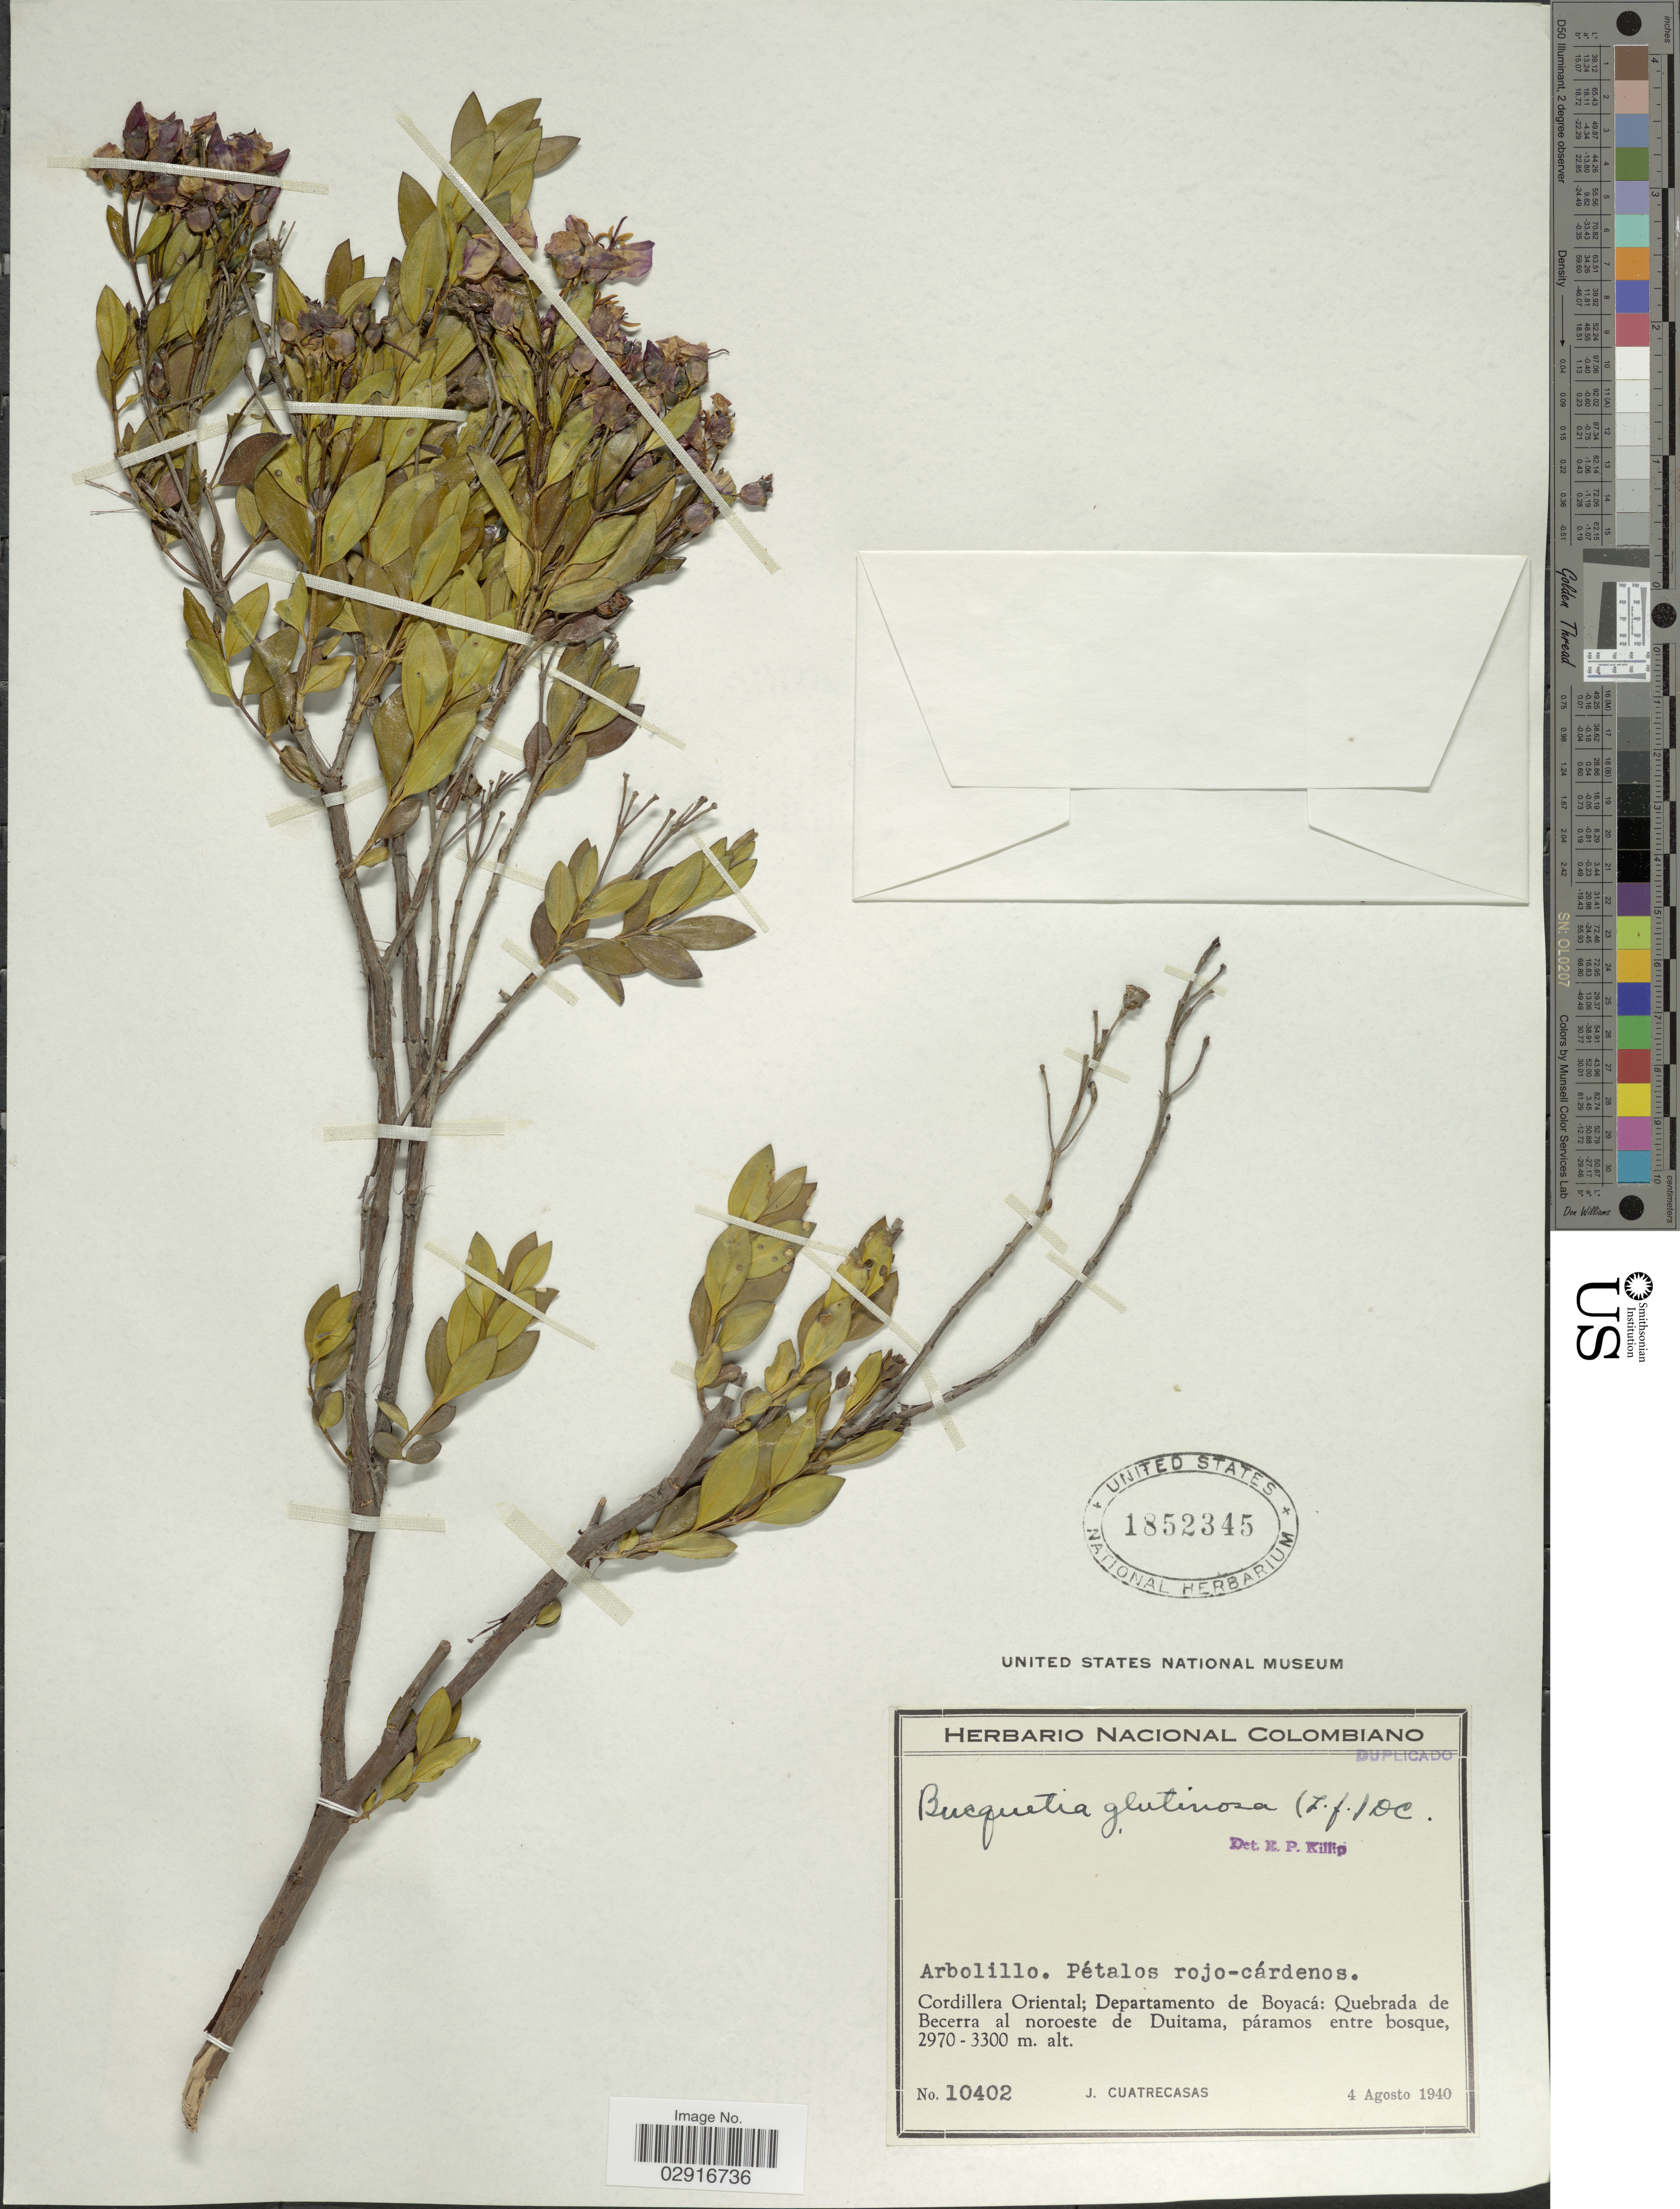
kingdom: Plantae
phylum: Tracheophyta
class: Magnoliopsida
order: Myrtales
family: Melastomataceae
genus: Bucquetia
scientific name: Bucquetia glutinosa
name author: DC.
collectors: J. Cuatrecasas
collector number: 10402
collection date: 1940-08-04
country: Colombia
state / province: Boyacá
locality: Cordillera Oriental; Departamento de Boyacá: Quebrada de Becerra al noroeste de Duitama.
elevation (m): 2970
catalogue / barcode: US 1852345